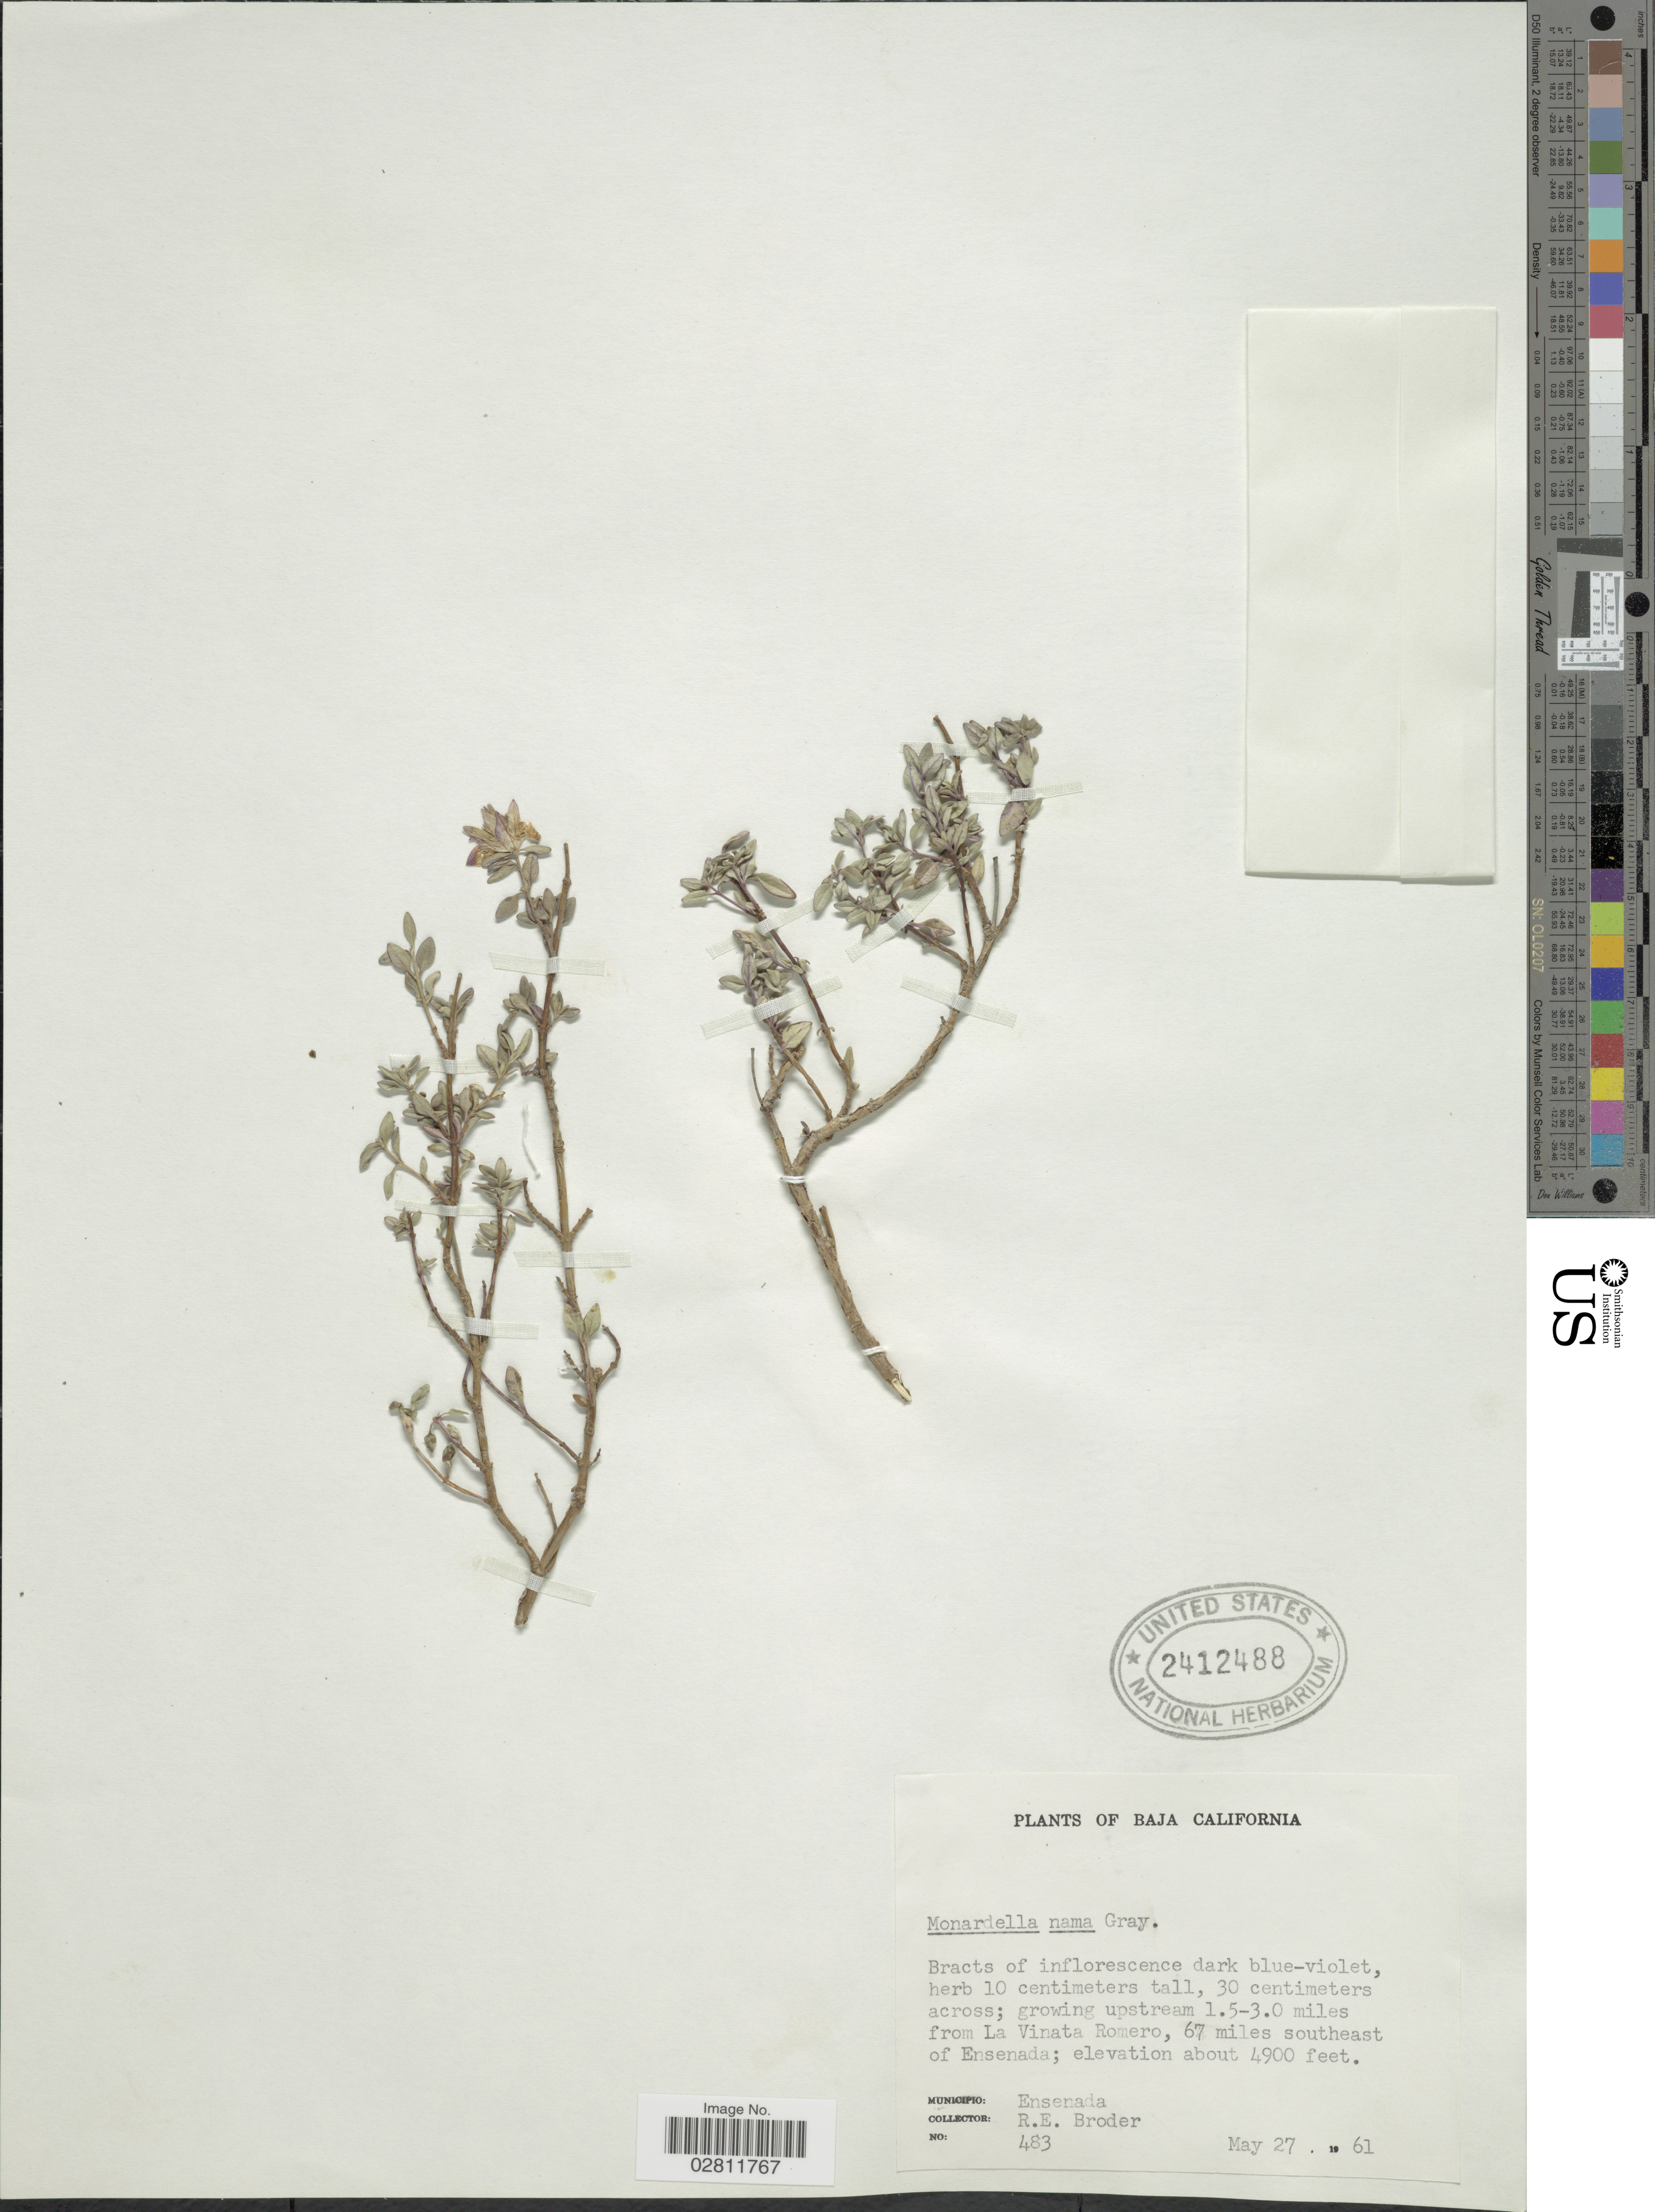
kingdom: Plantae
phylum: Tracheophyta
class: Magnoliopsida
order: Lamiales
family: Lamiaceae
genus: Monardella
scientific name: Monardella nana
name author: A. Gray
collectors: R. Broder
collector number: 483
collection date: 1961-05-27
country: Mexico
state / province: Baja California Norte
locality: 1.5-3.0 miles from La Vinata Romero, 67 miles southeast of Ensenada. Municipio: Ensenada.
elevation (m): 1494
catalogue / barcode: US 2412488